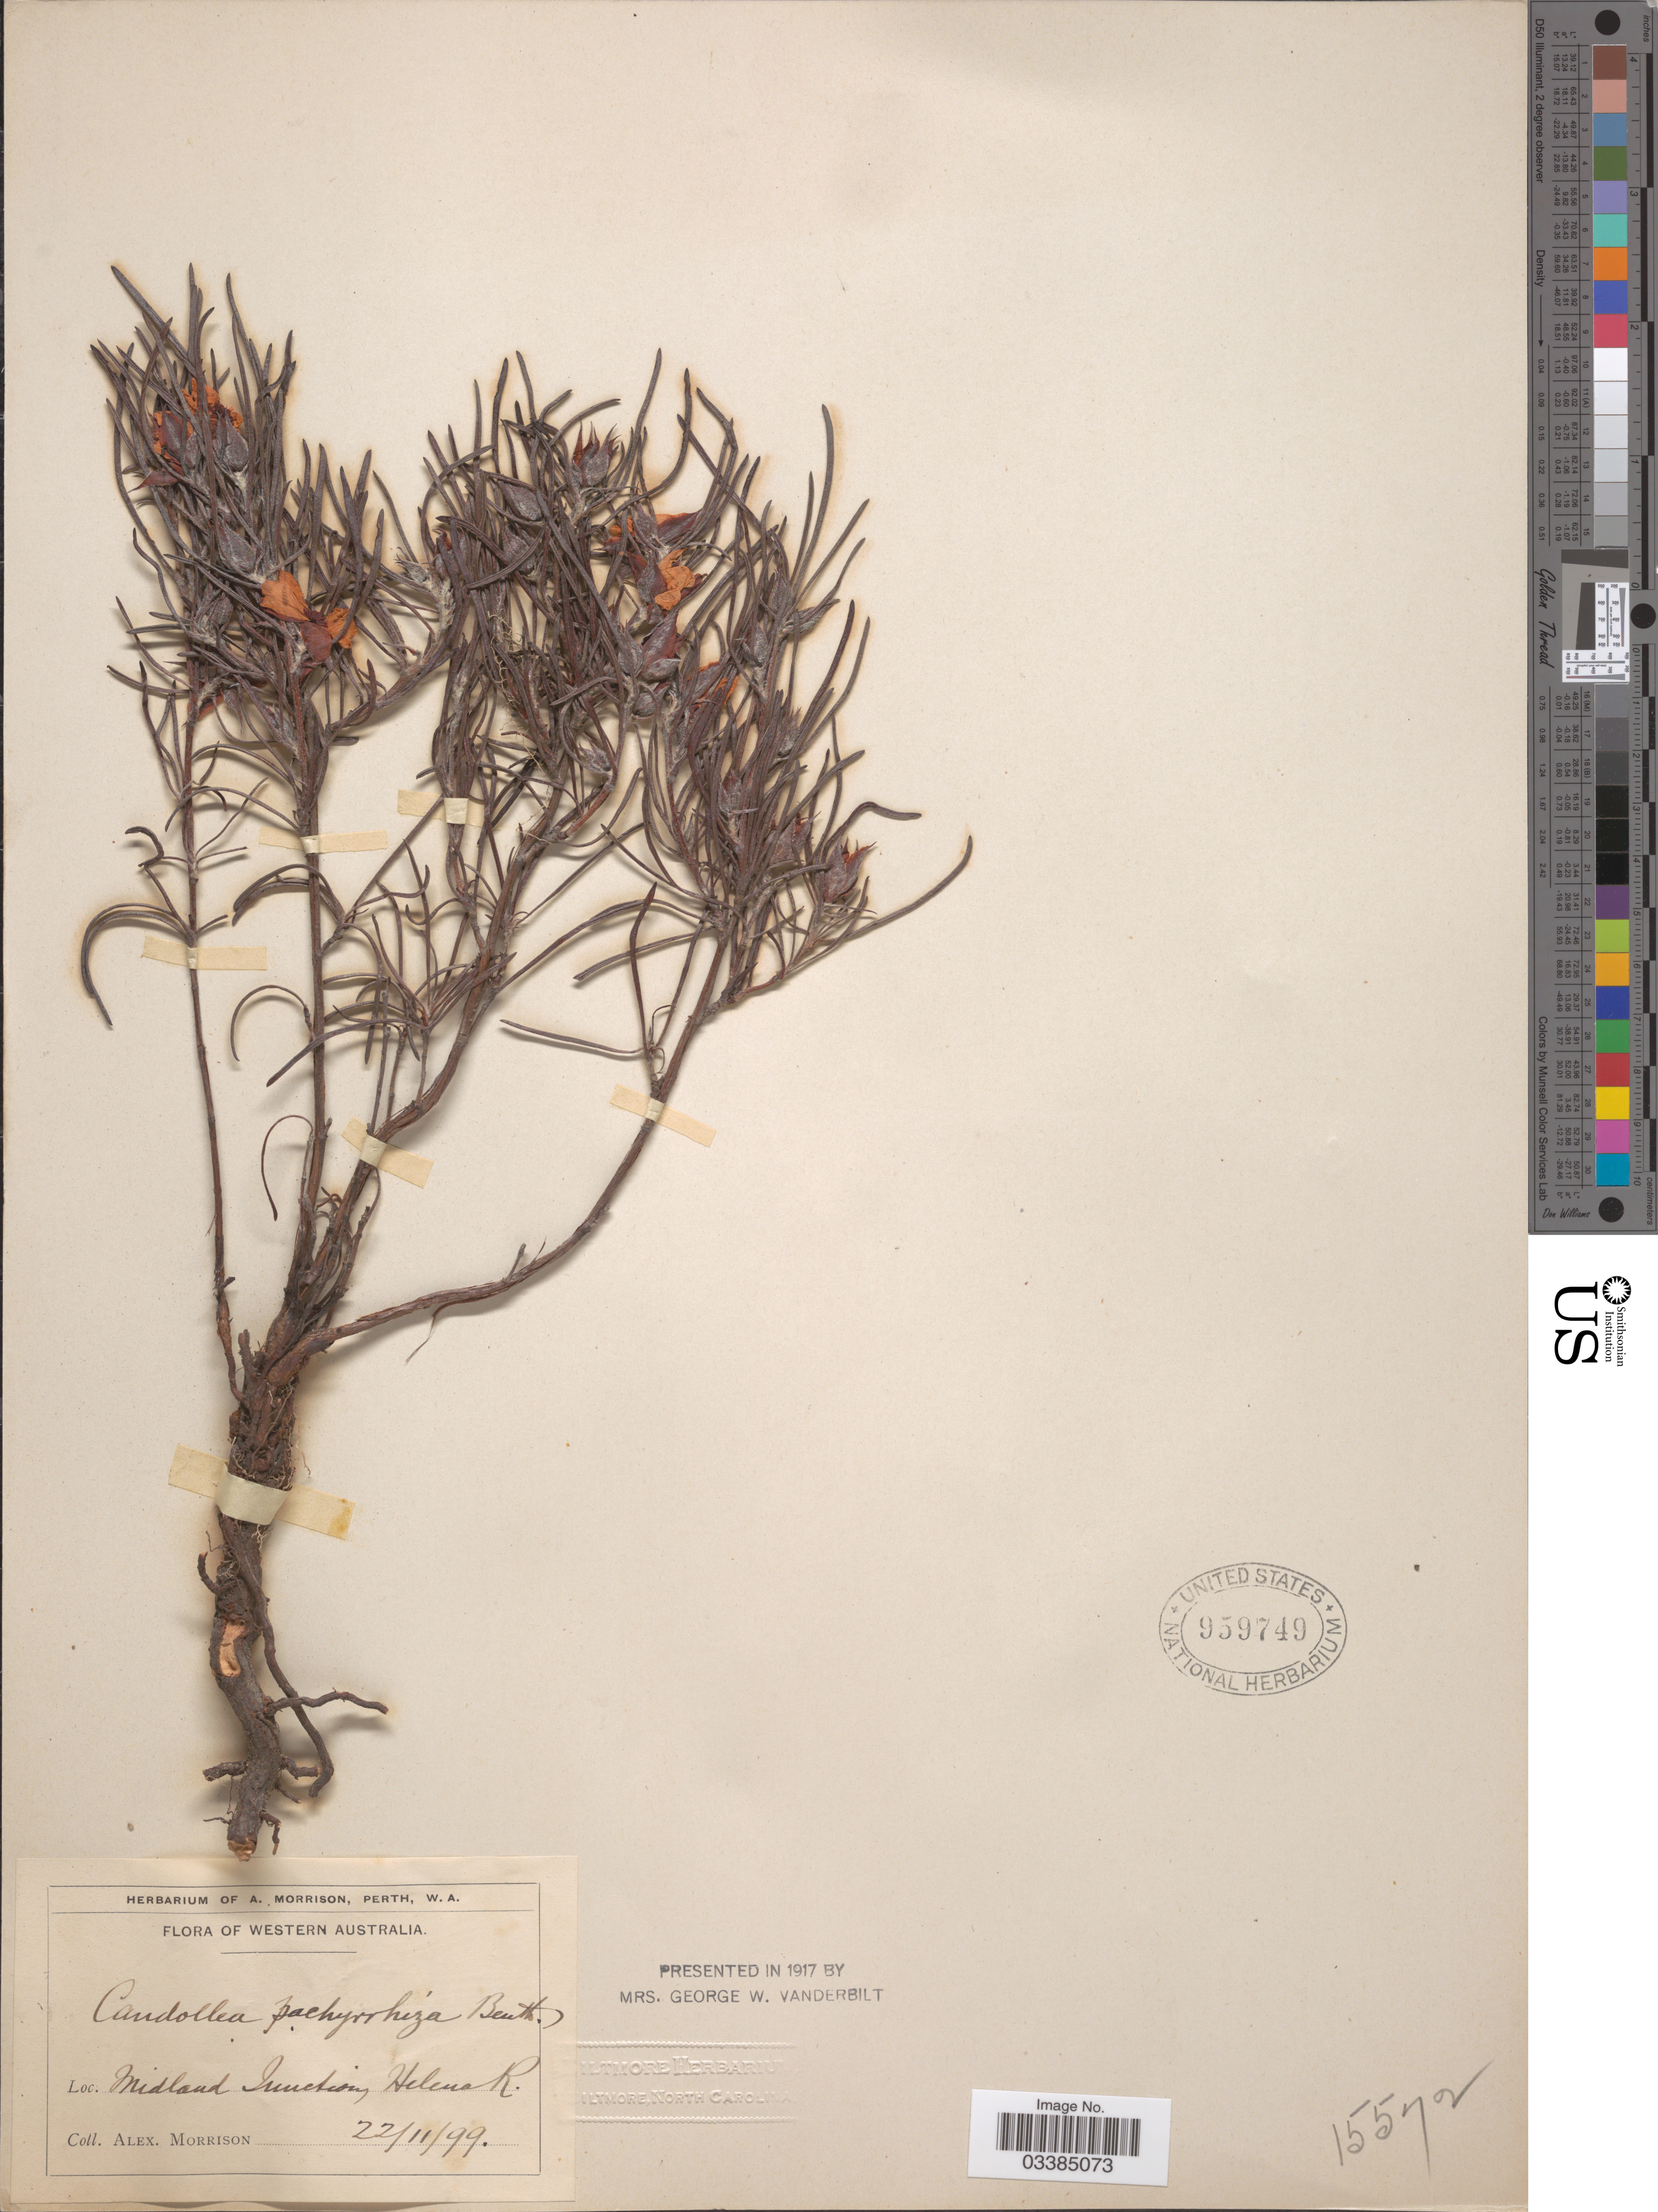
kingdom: Plantae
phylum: Tracheophyta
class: Magnoliopsida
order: Dilleniales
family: Dilleniaceae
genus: Hibbertia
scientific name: Hibbertia pachyrrhiza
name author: Steud.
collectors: A. Morrison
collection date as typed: Transcribed d/m/y: 22/11/99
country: Australia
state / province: Western Australia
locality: Midland Junction, Helena R.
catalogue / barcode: US 959749